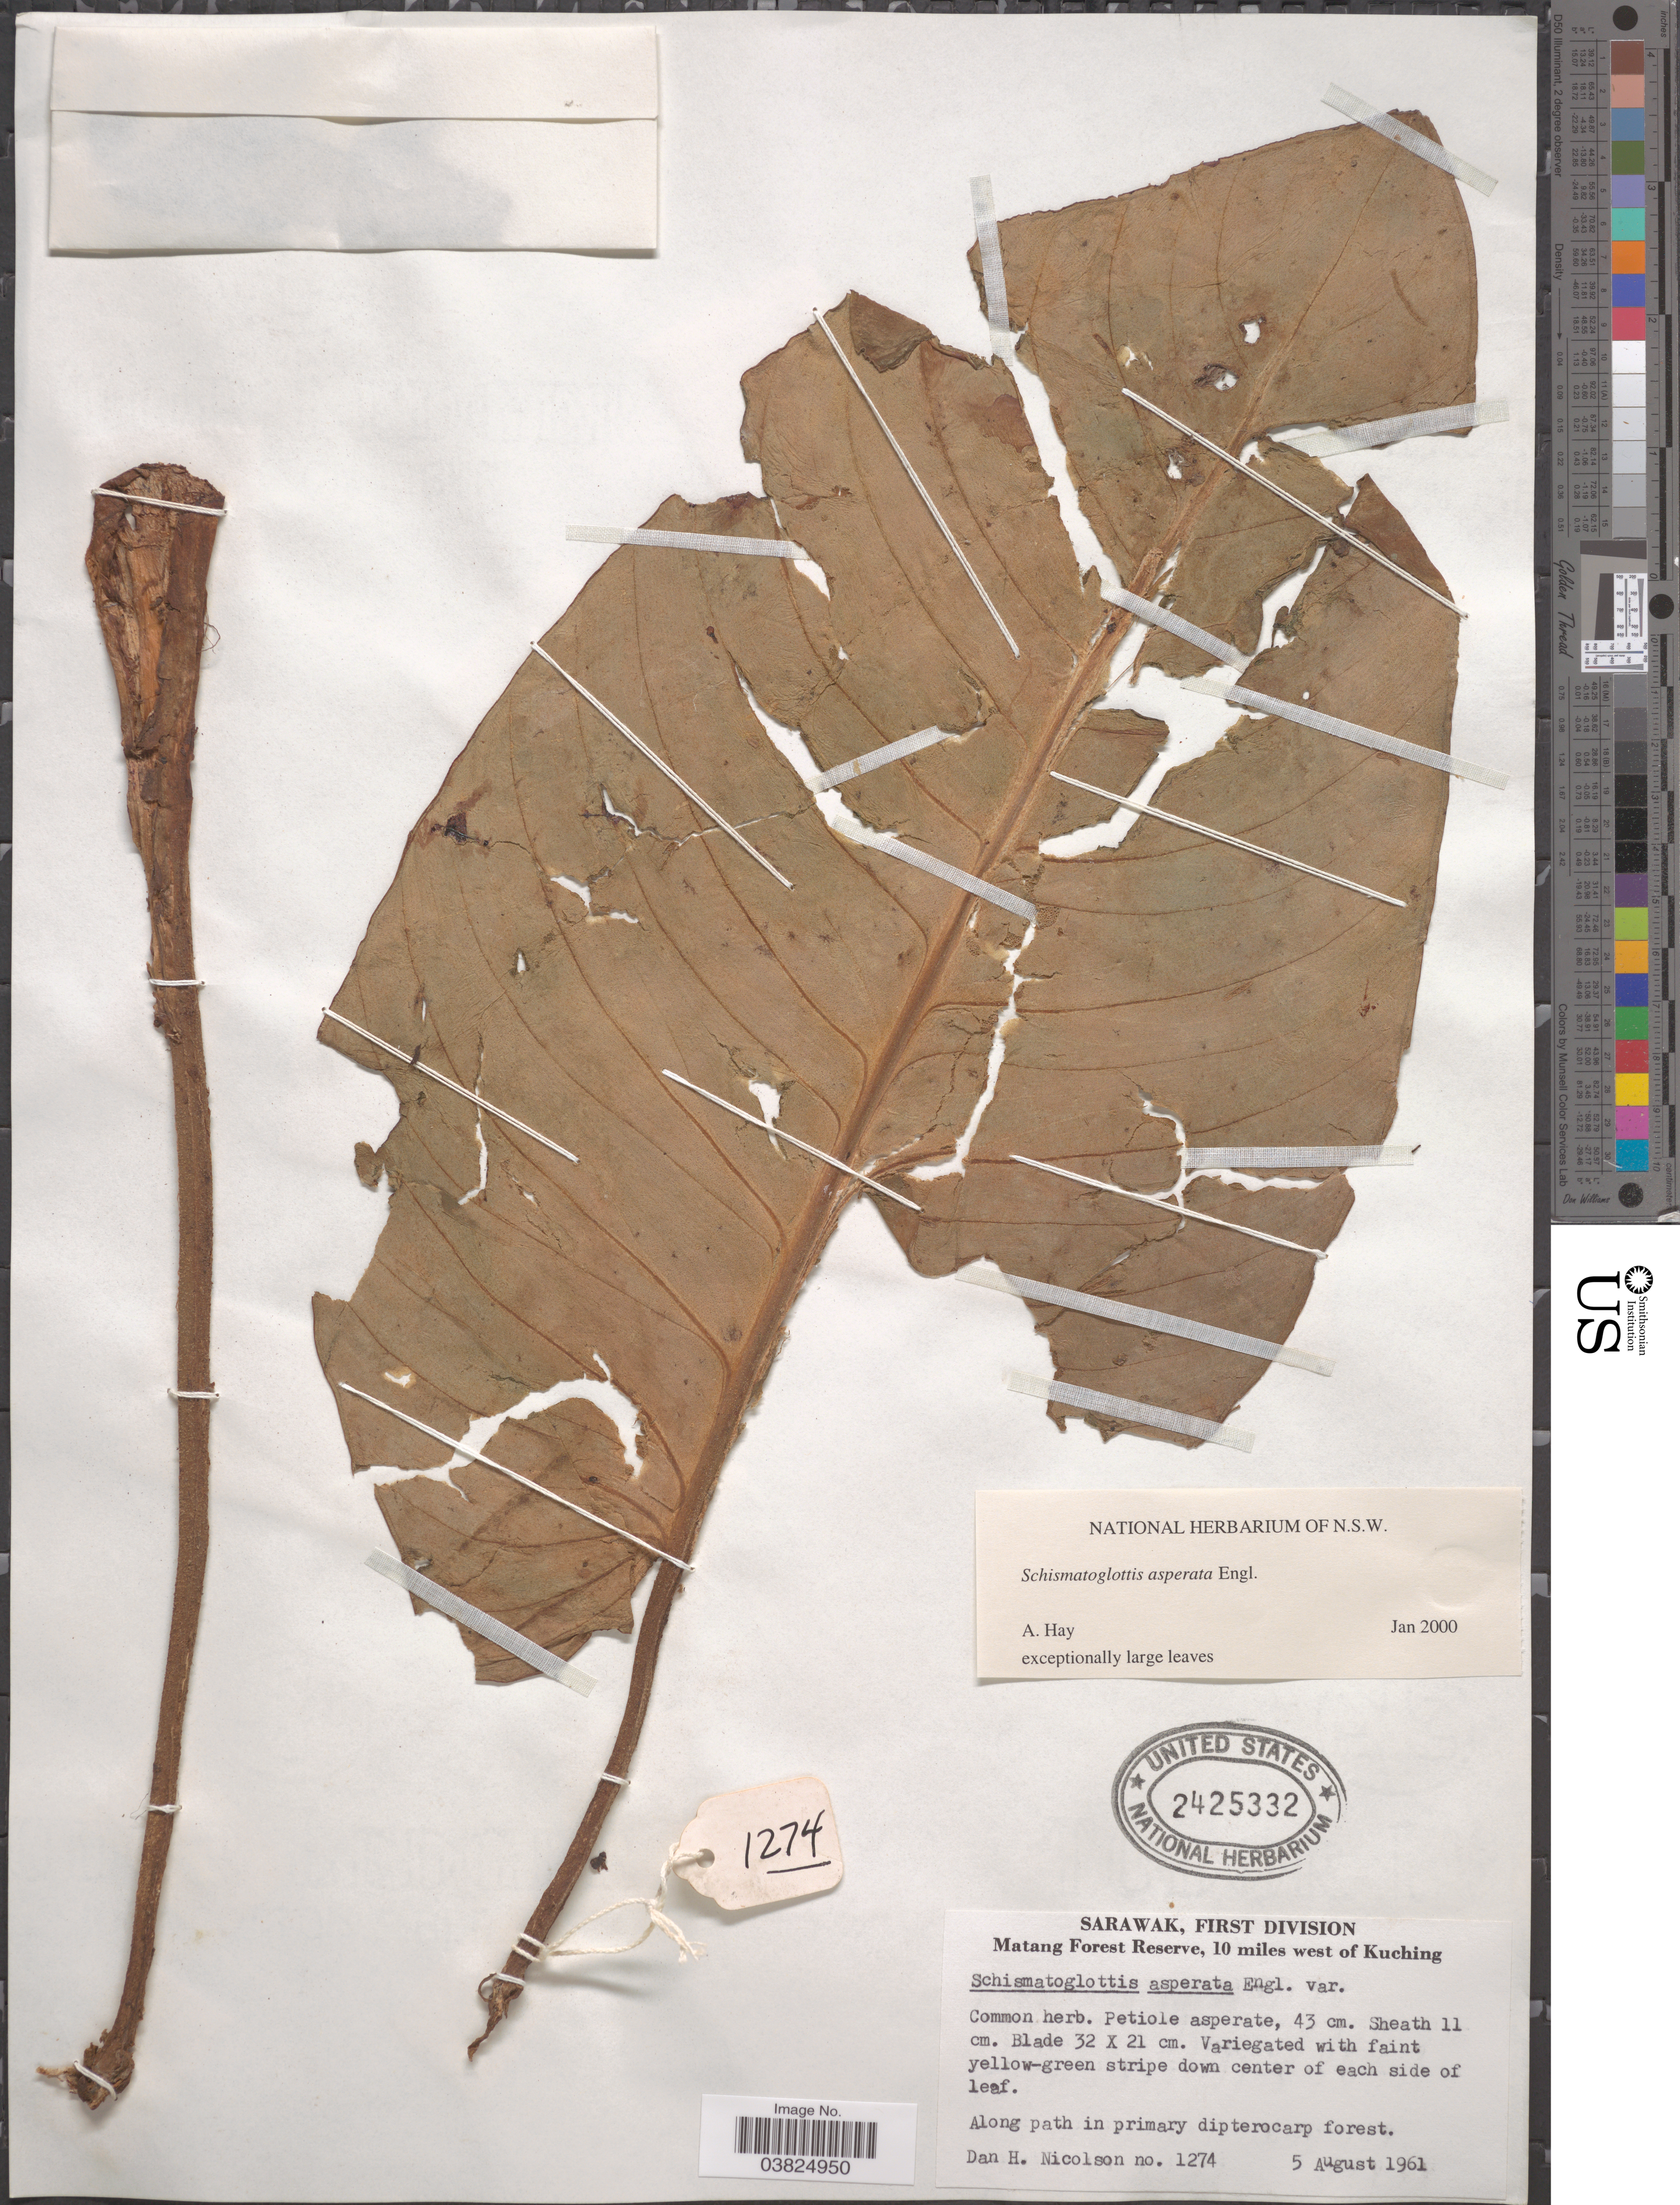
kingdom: Plantae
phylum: Tracheophyta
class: Liliopsida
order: Alismatales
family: Araceae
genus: Schismatoglottis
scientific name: Schismatoglottis asperata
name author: Engl.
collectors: D. H. Nicolson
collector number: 1274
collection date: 1961-08-05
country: Malaysia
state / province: Sarawak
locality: First Division. Matang Forest Reserve, 10 miles west of Kuching. Along path in primary dipterocarp forest.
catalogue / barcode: US 2425332